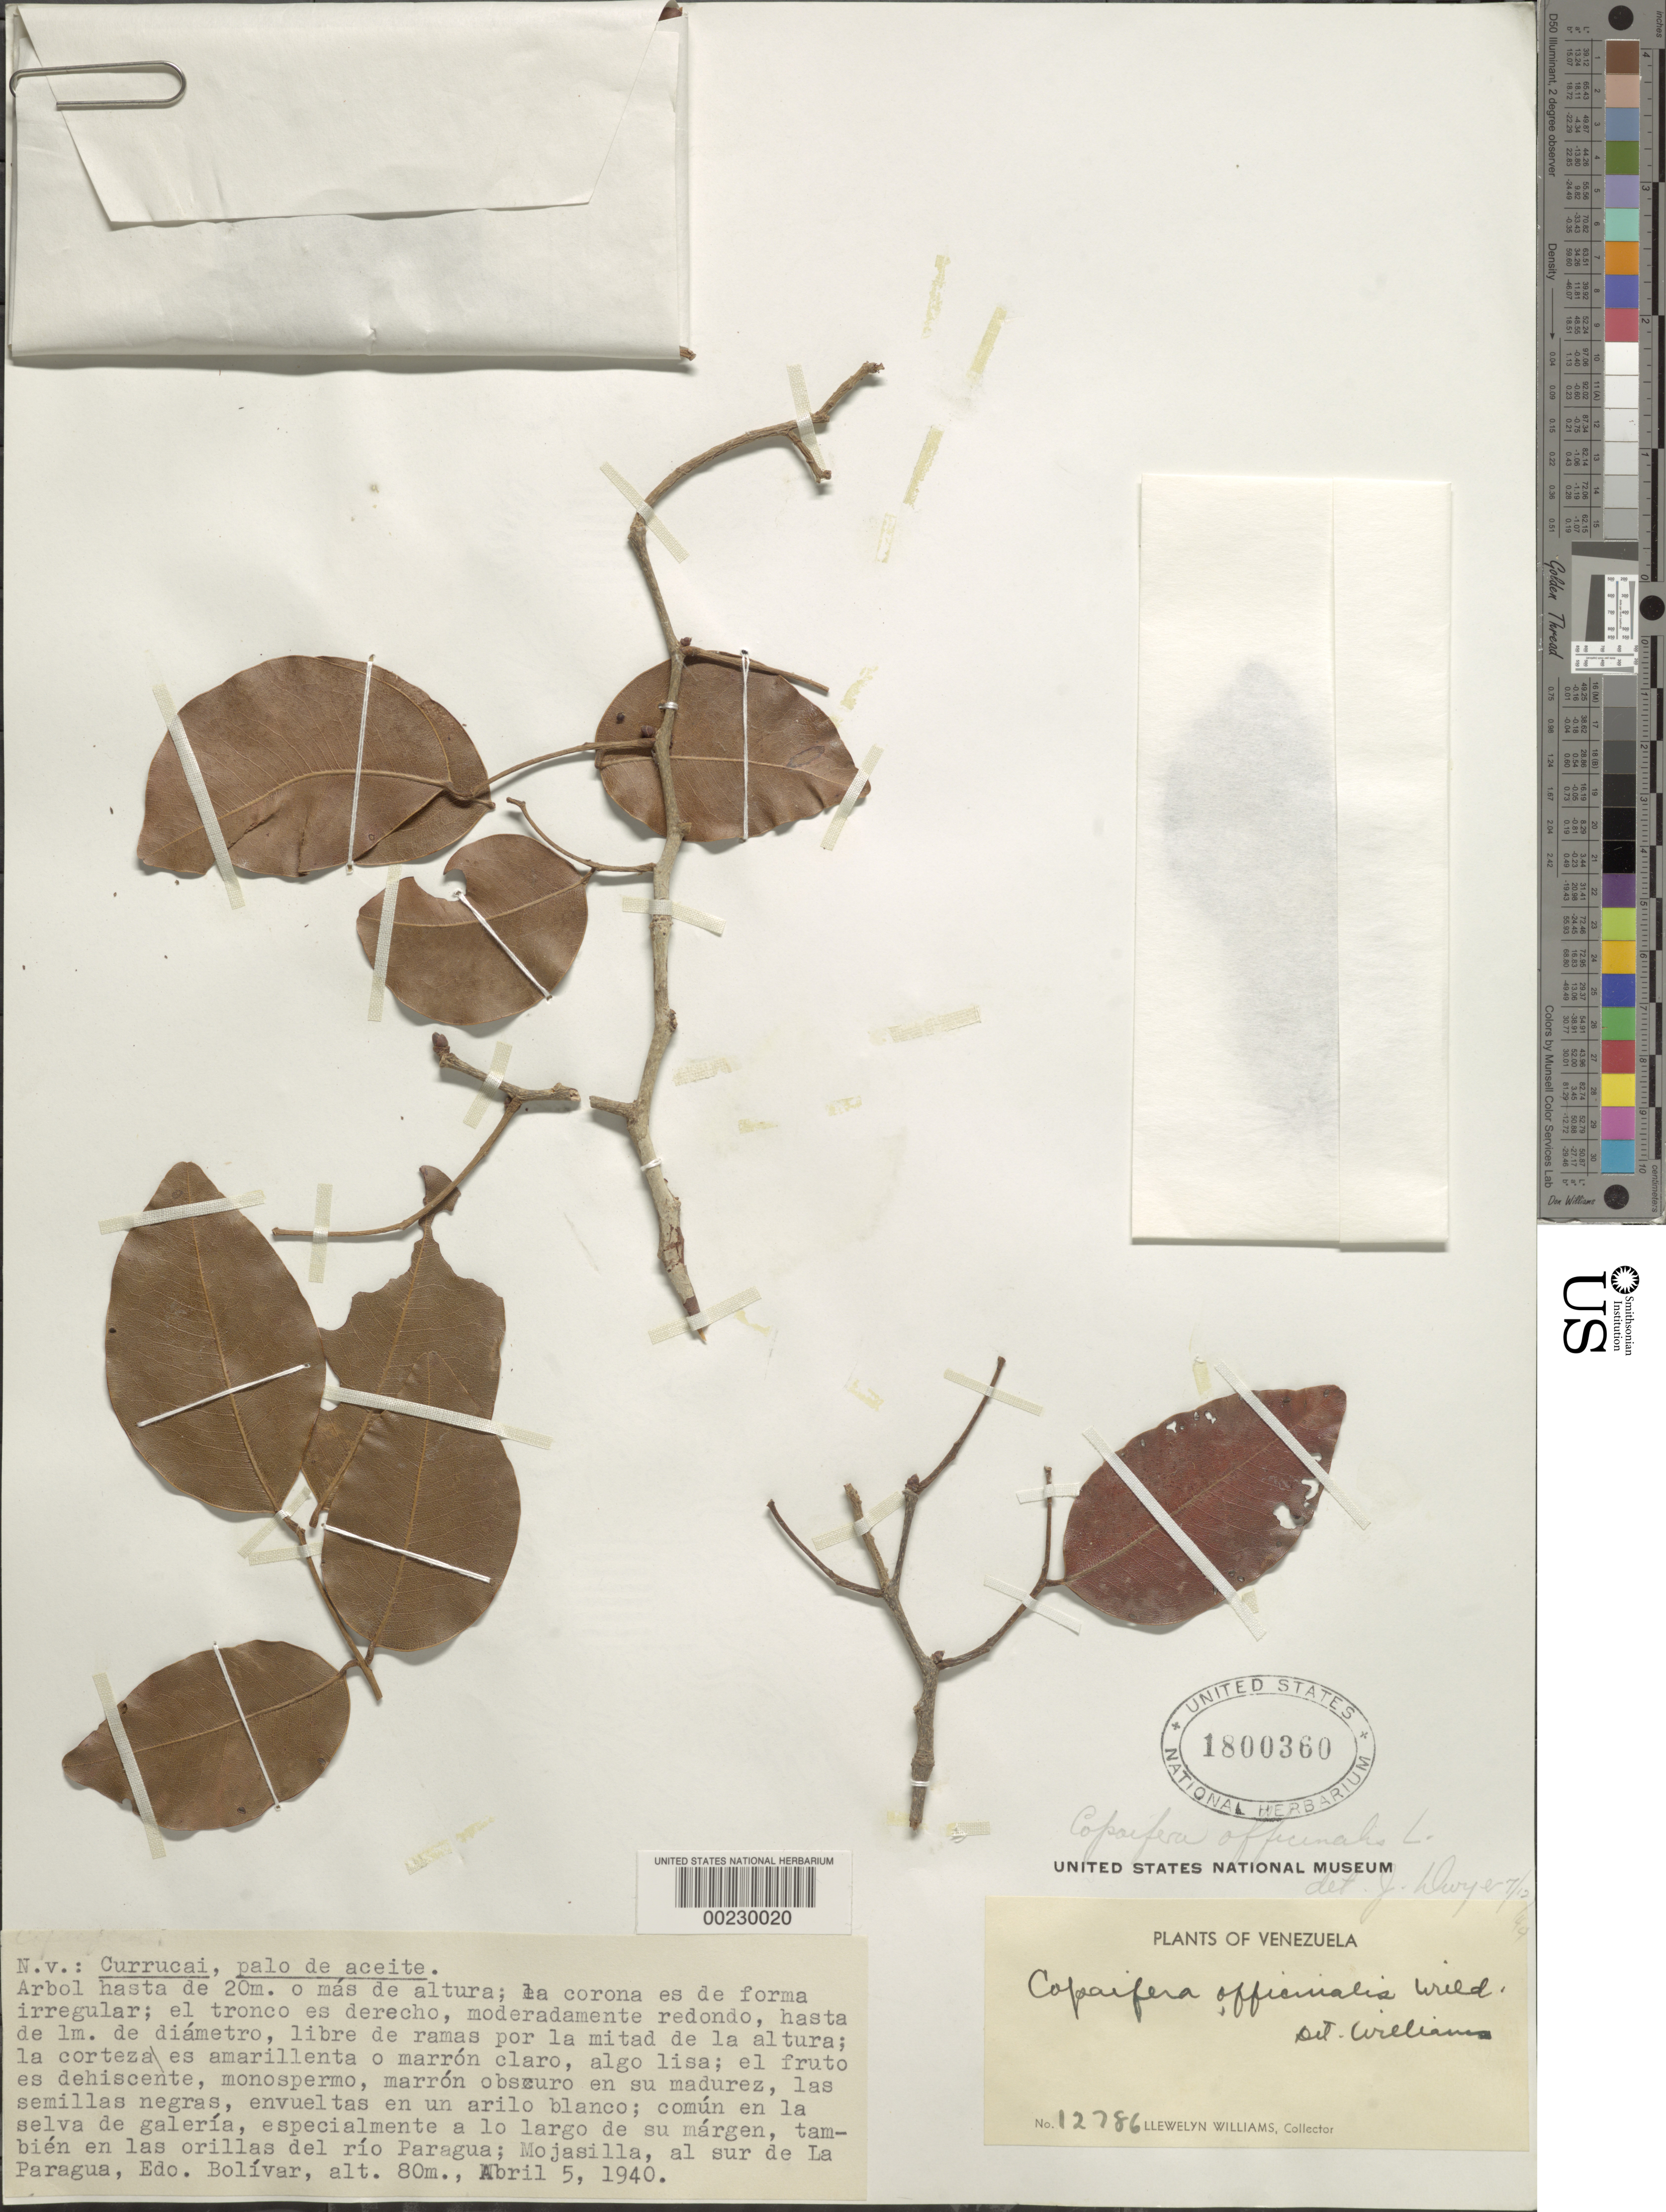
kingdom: Plantae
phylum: Tracheophyta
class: Magnoliopsida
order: Fabales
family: Fabaceae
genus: Copaifera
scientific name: Copaifera officinalis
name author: (Jacq.) L.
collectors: Ll. Williams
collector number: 12786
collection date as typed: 05 Apr 1940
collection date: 1940-04-05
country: Venezuela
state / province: Bolivar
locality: Mojasilla, s of la paragua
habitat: See specimen sheet for notes_in spanish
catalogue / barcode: US 1800360